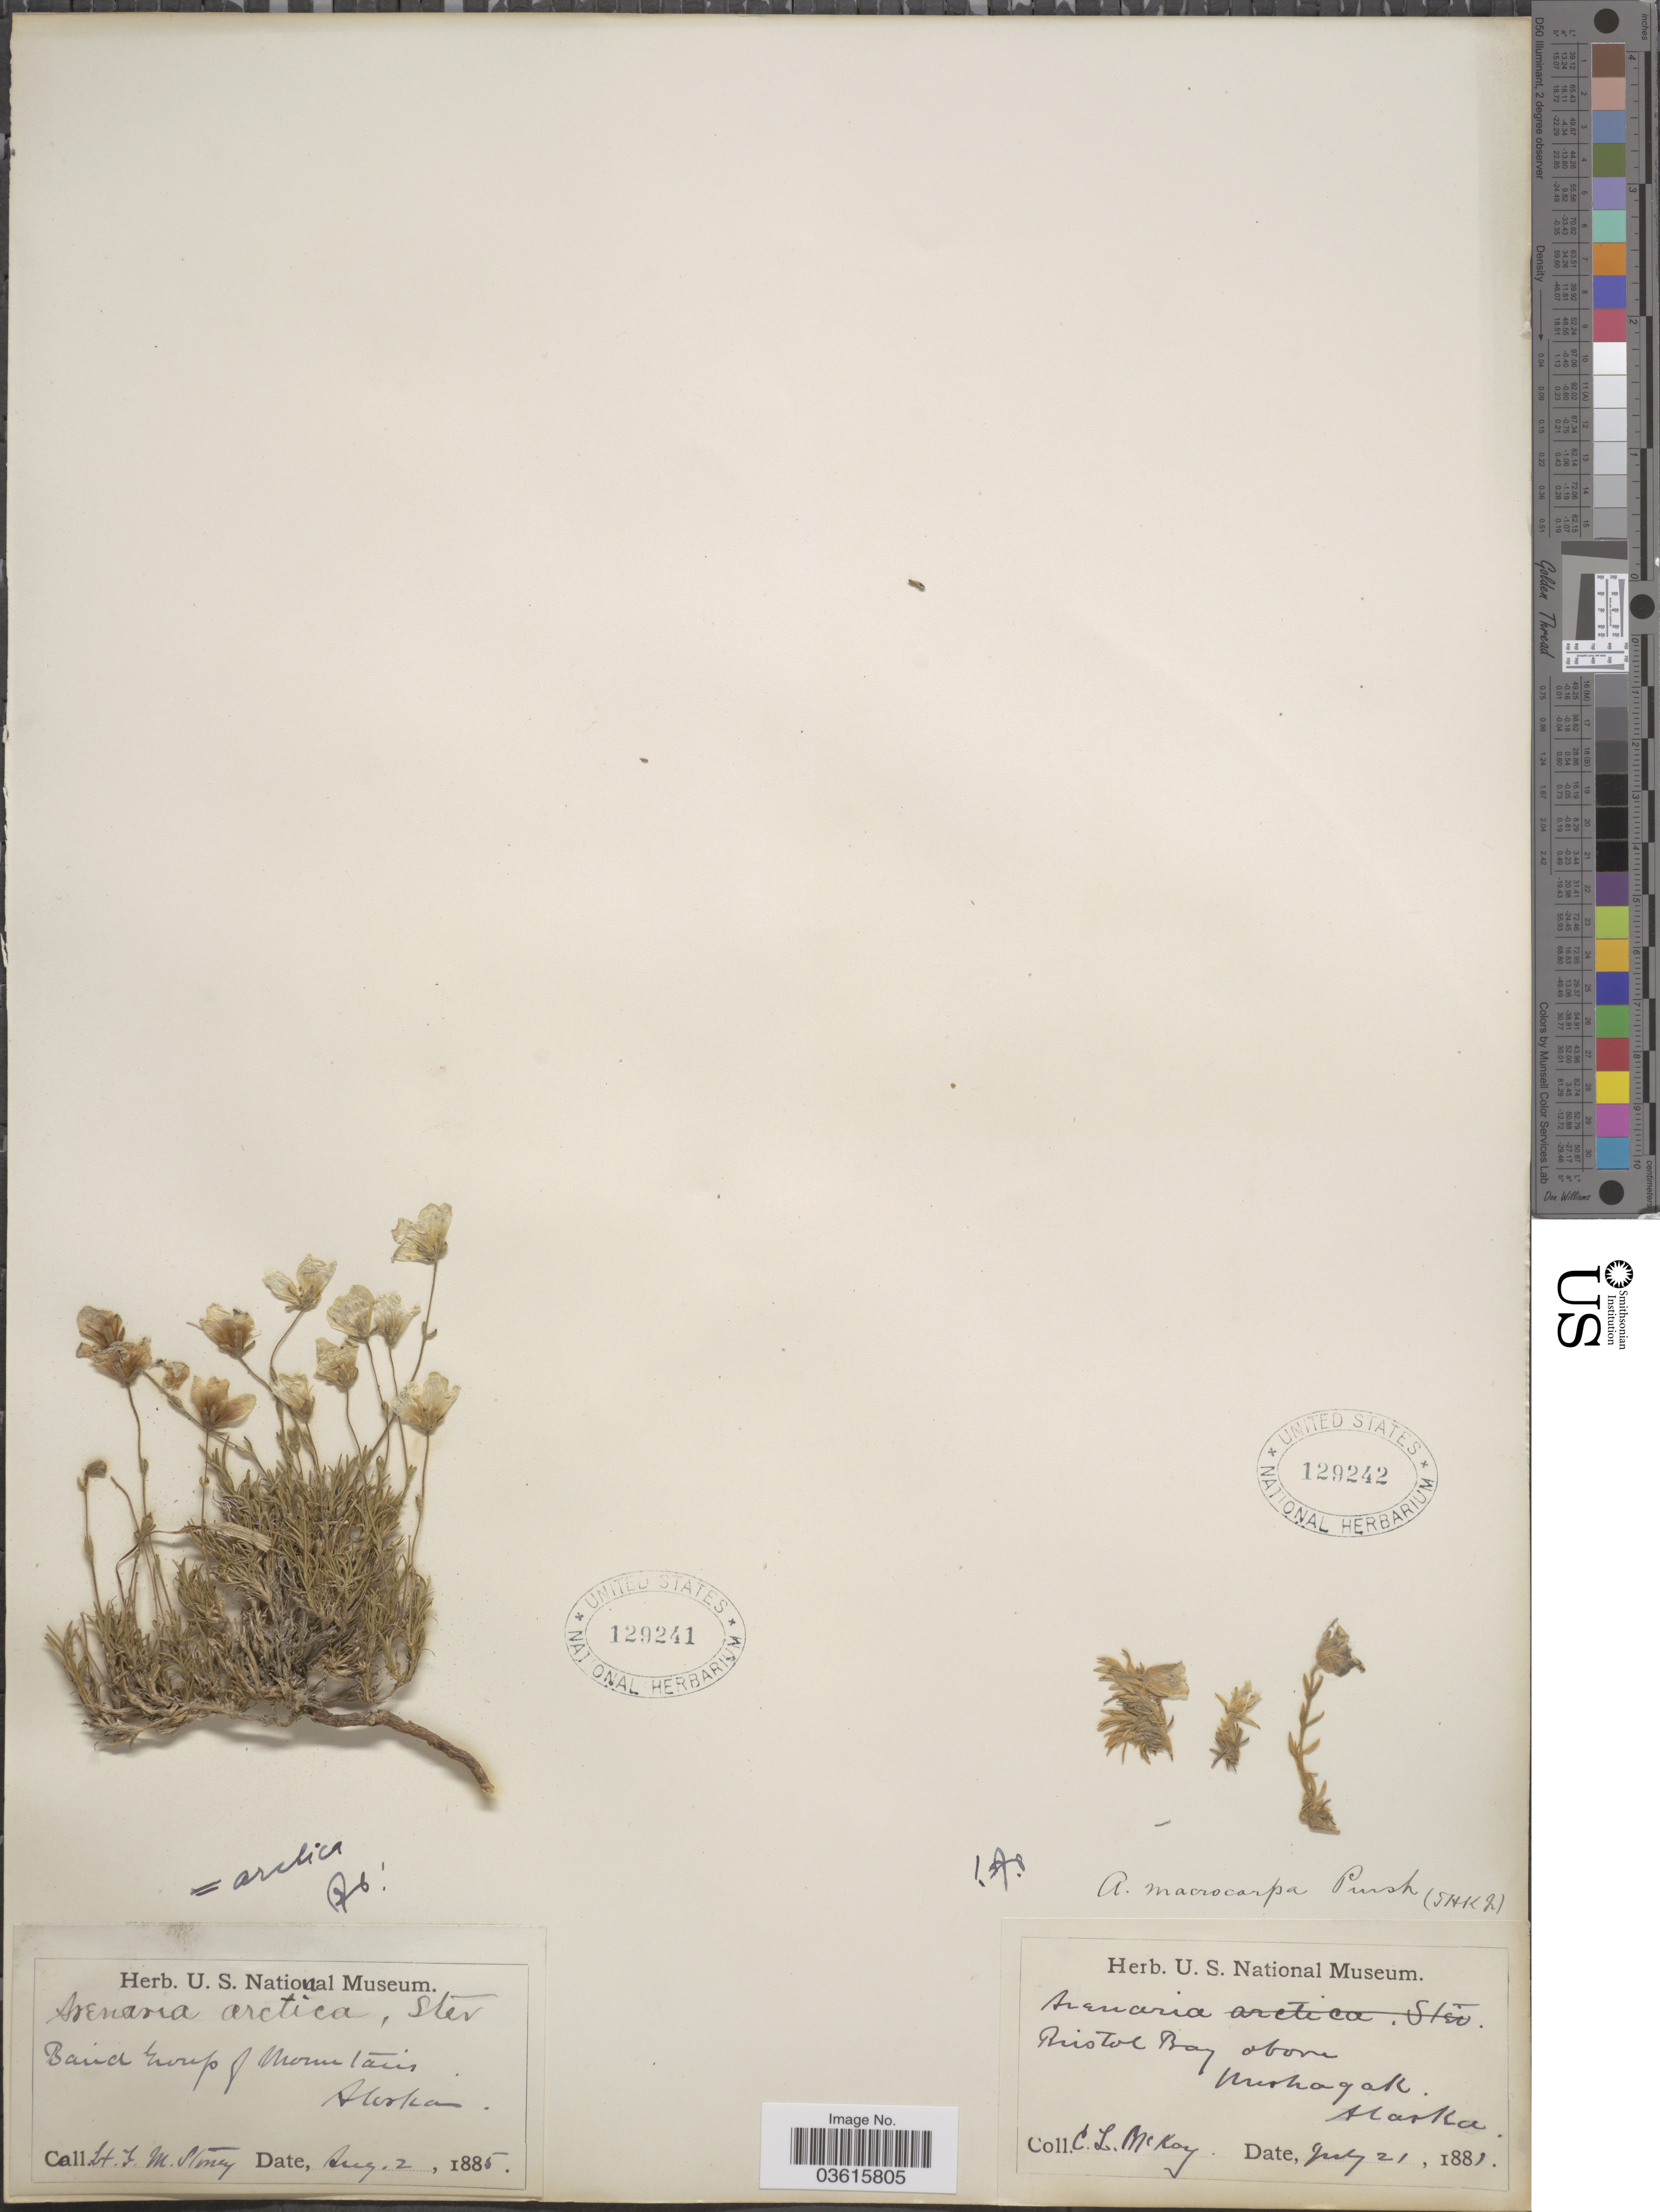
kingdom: Plantae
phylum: Tracheophyta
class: Magnoliopsida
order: Caryophyllales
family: Caryophyllaceae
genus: Cherleria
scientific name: Cherleria arctica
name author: (Steven ex Ser.) A.J. Moore & Dillenb.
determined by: Strong, M. T., (US), Smithsonian Institution - National Museum of Natural History (UNITED STATES)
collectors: G. Stoney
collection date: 1885-08-02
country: United States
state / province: Alaska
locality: Baird Group of Mountains.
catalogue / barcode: US 129241